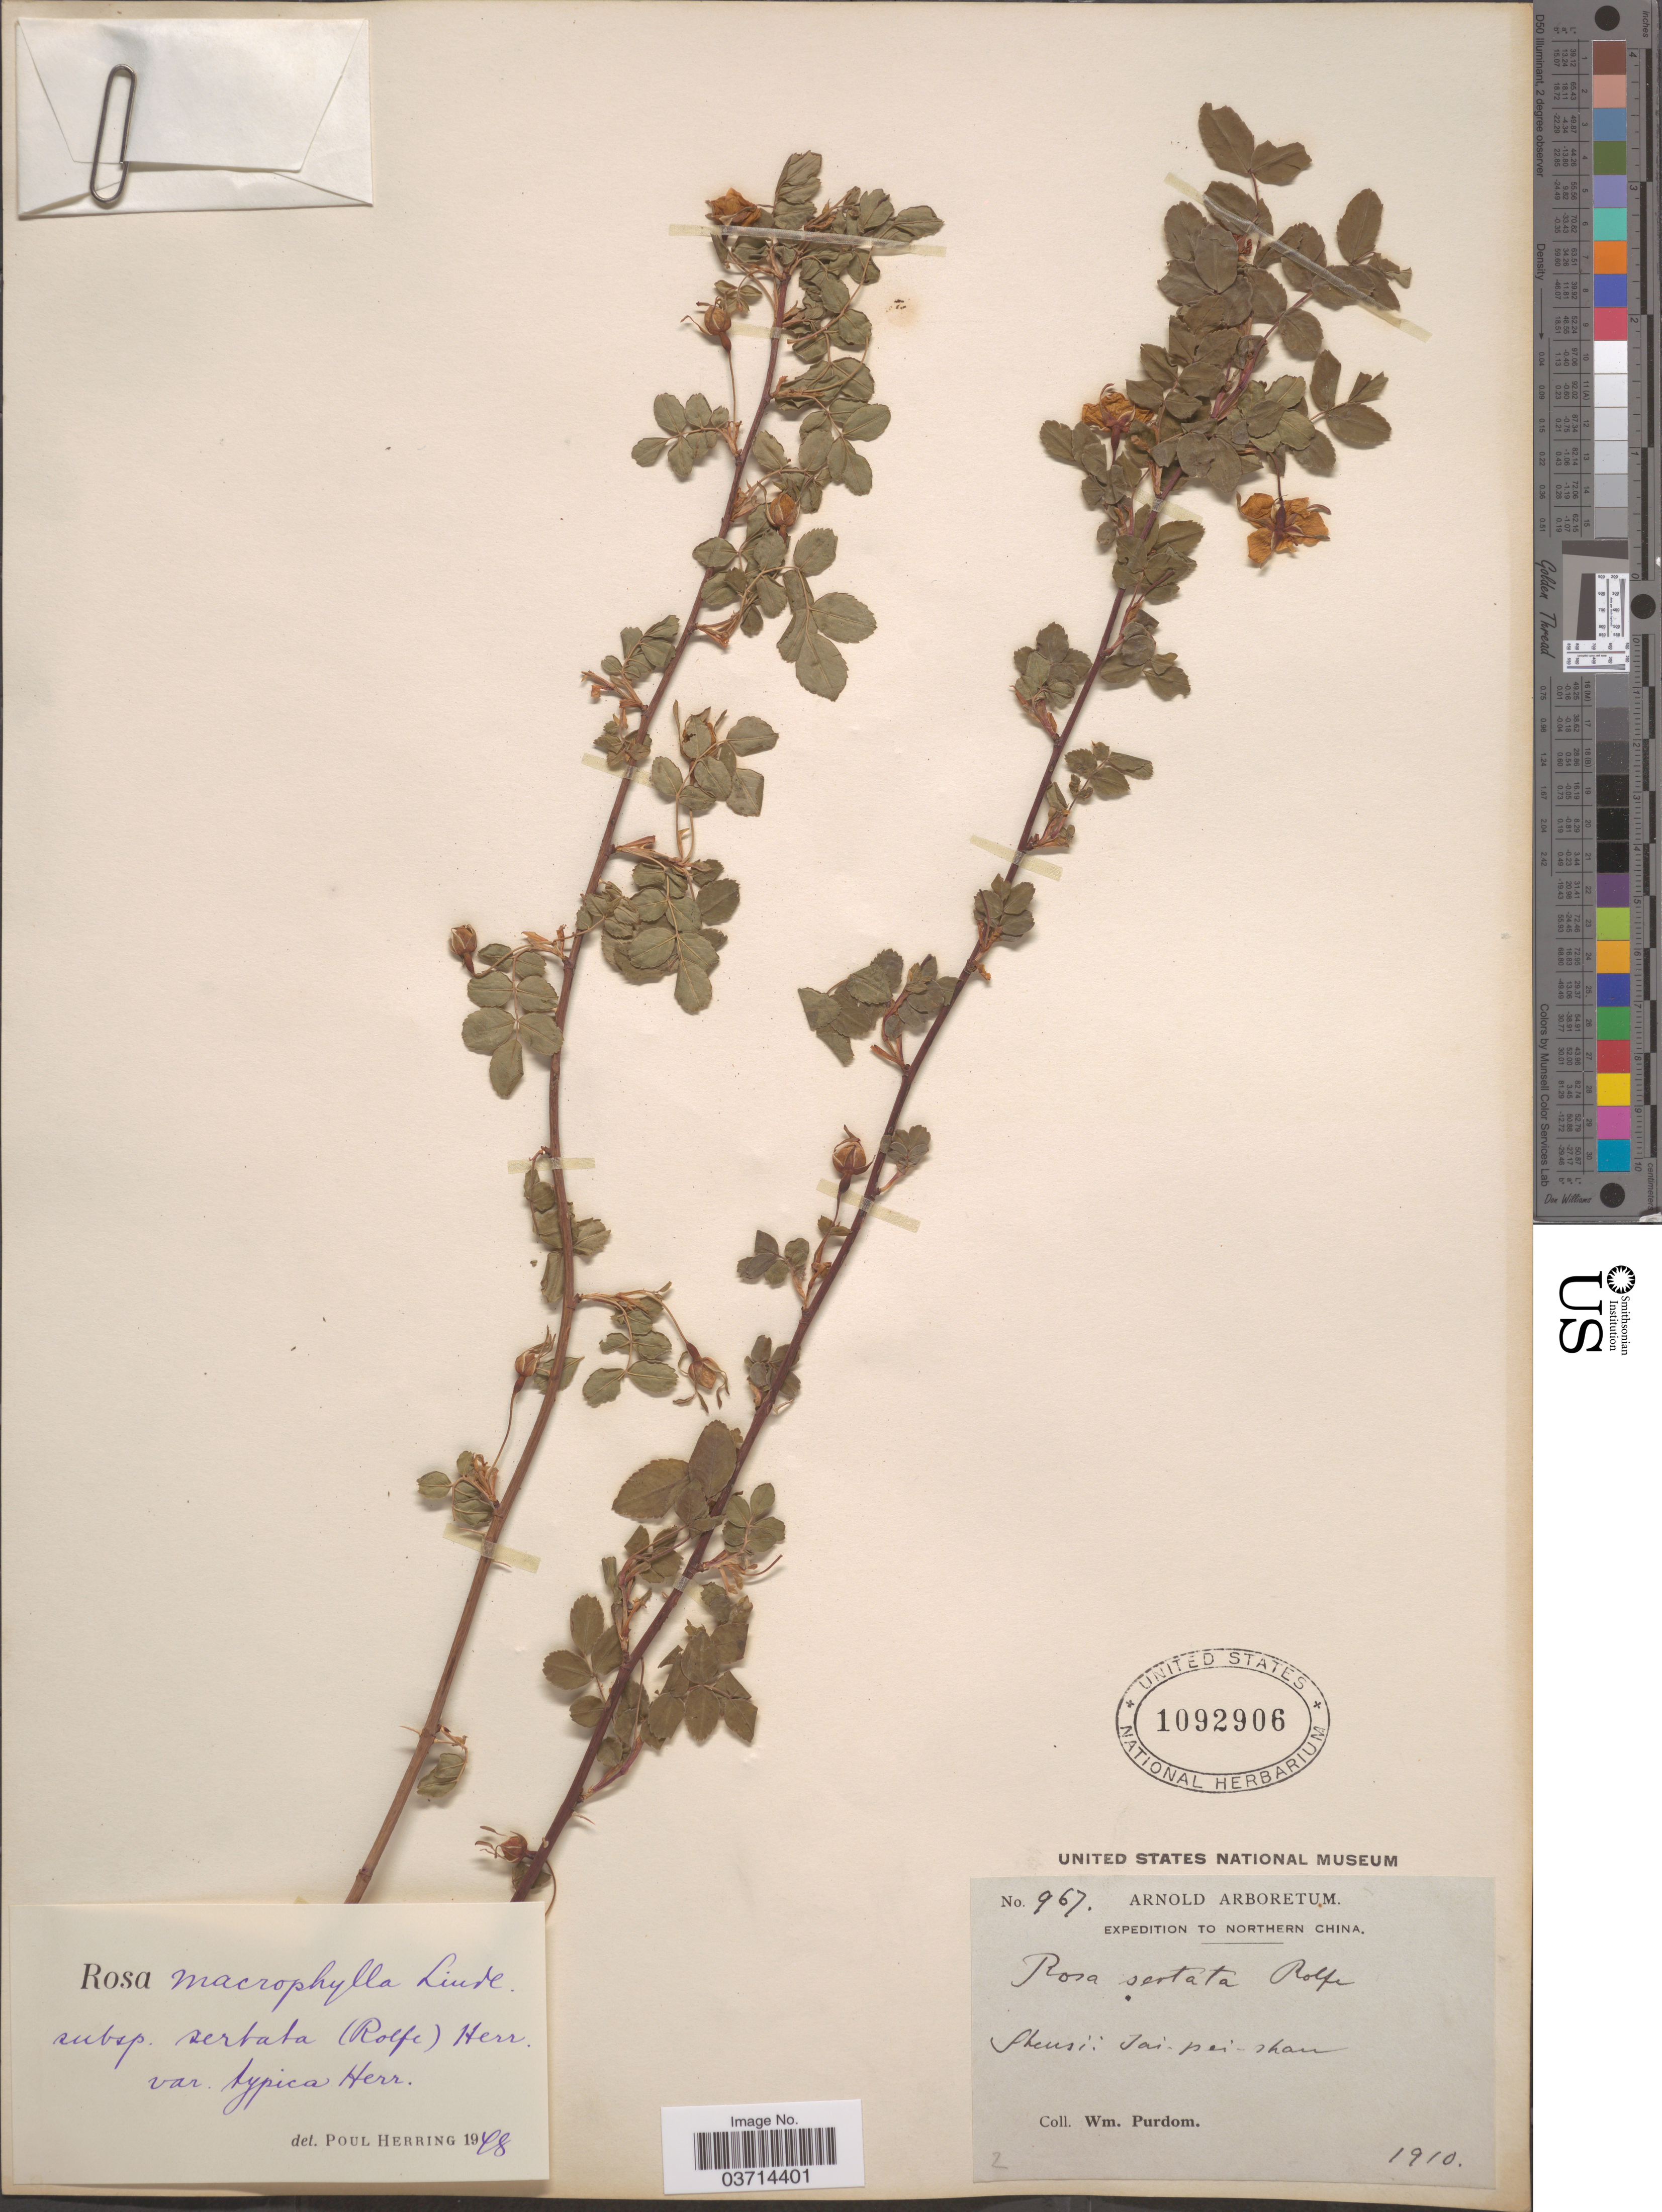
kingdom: Plantae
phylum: Tracheophyta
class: Magnoliopsida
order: Rosales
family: Rosaceae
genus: Rosa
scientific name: Rosa sertata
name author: Rolfe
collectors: W. Purdom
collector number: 967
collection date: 1910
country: China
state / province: Shaanxi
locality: Northern China. Shensi: Tai-pei-shan.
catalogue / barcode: US 1092906